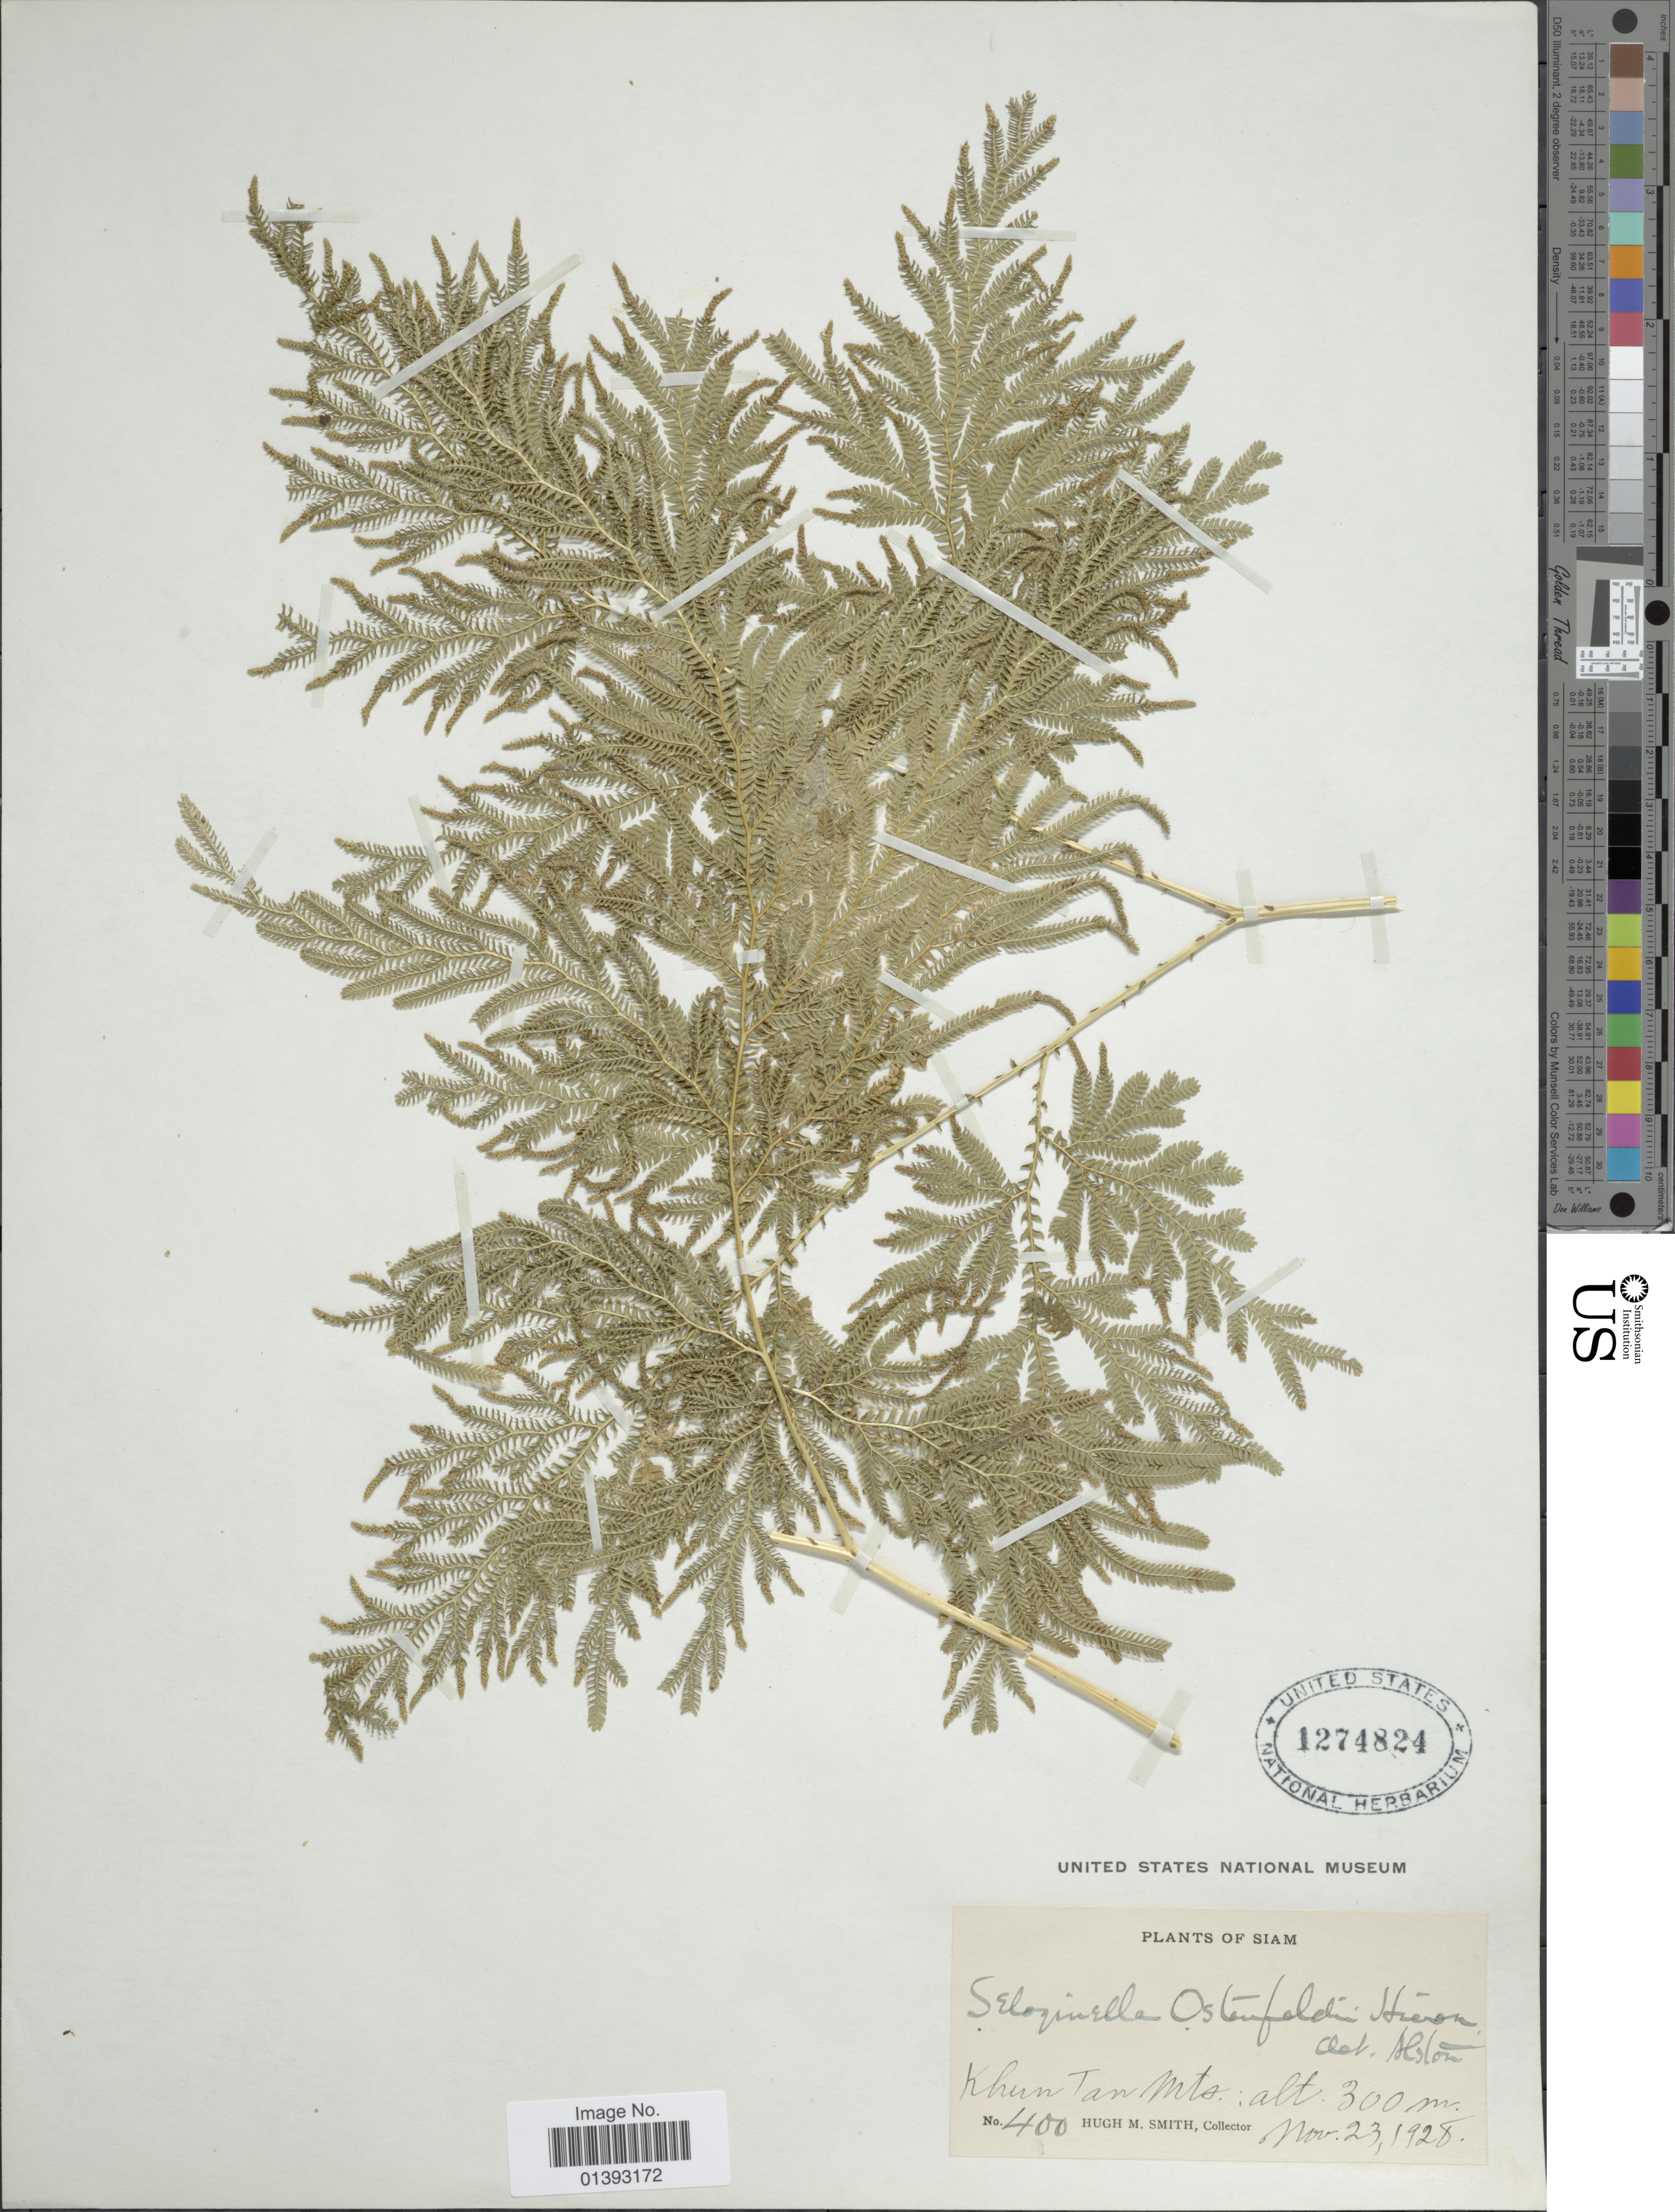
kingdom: Plantae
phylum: Tracheophyta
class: Lycopodiopsida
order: Selaginellales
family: Selaginellaceae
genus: Selaginella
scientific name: Selaginella ostenfeldii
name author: Hieron.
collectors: H. M. Smith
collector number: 400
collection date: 1928-11-23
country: Thailand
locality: Siam, Khun Tan mts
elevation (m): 300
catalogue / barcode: US 1274824